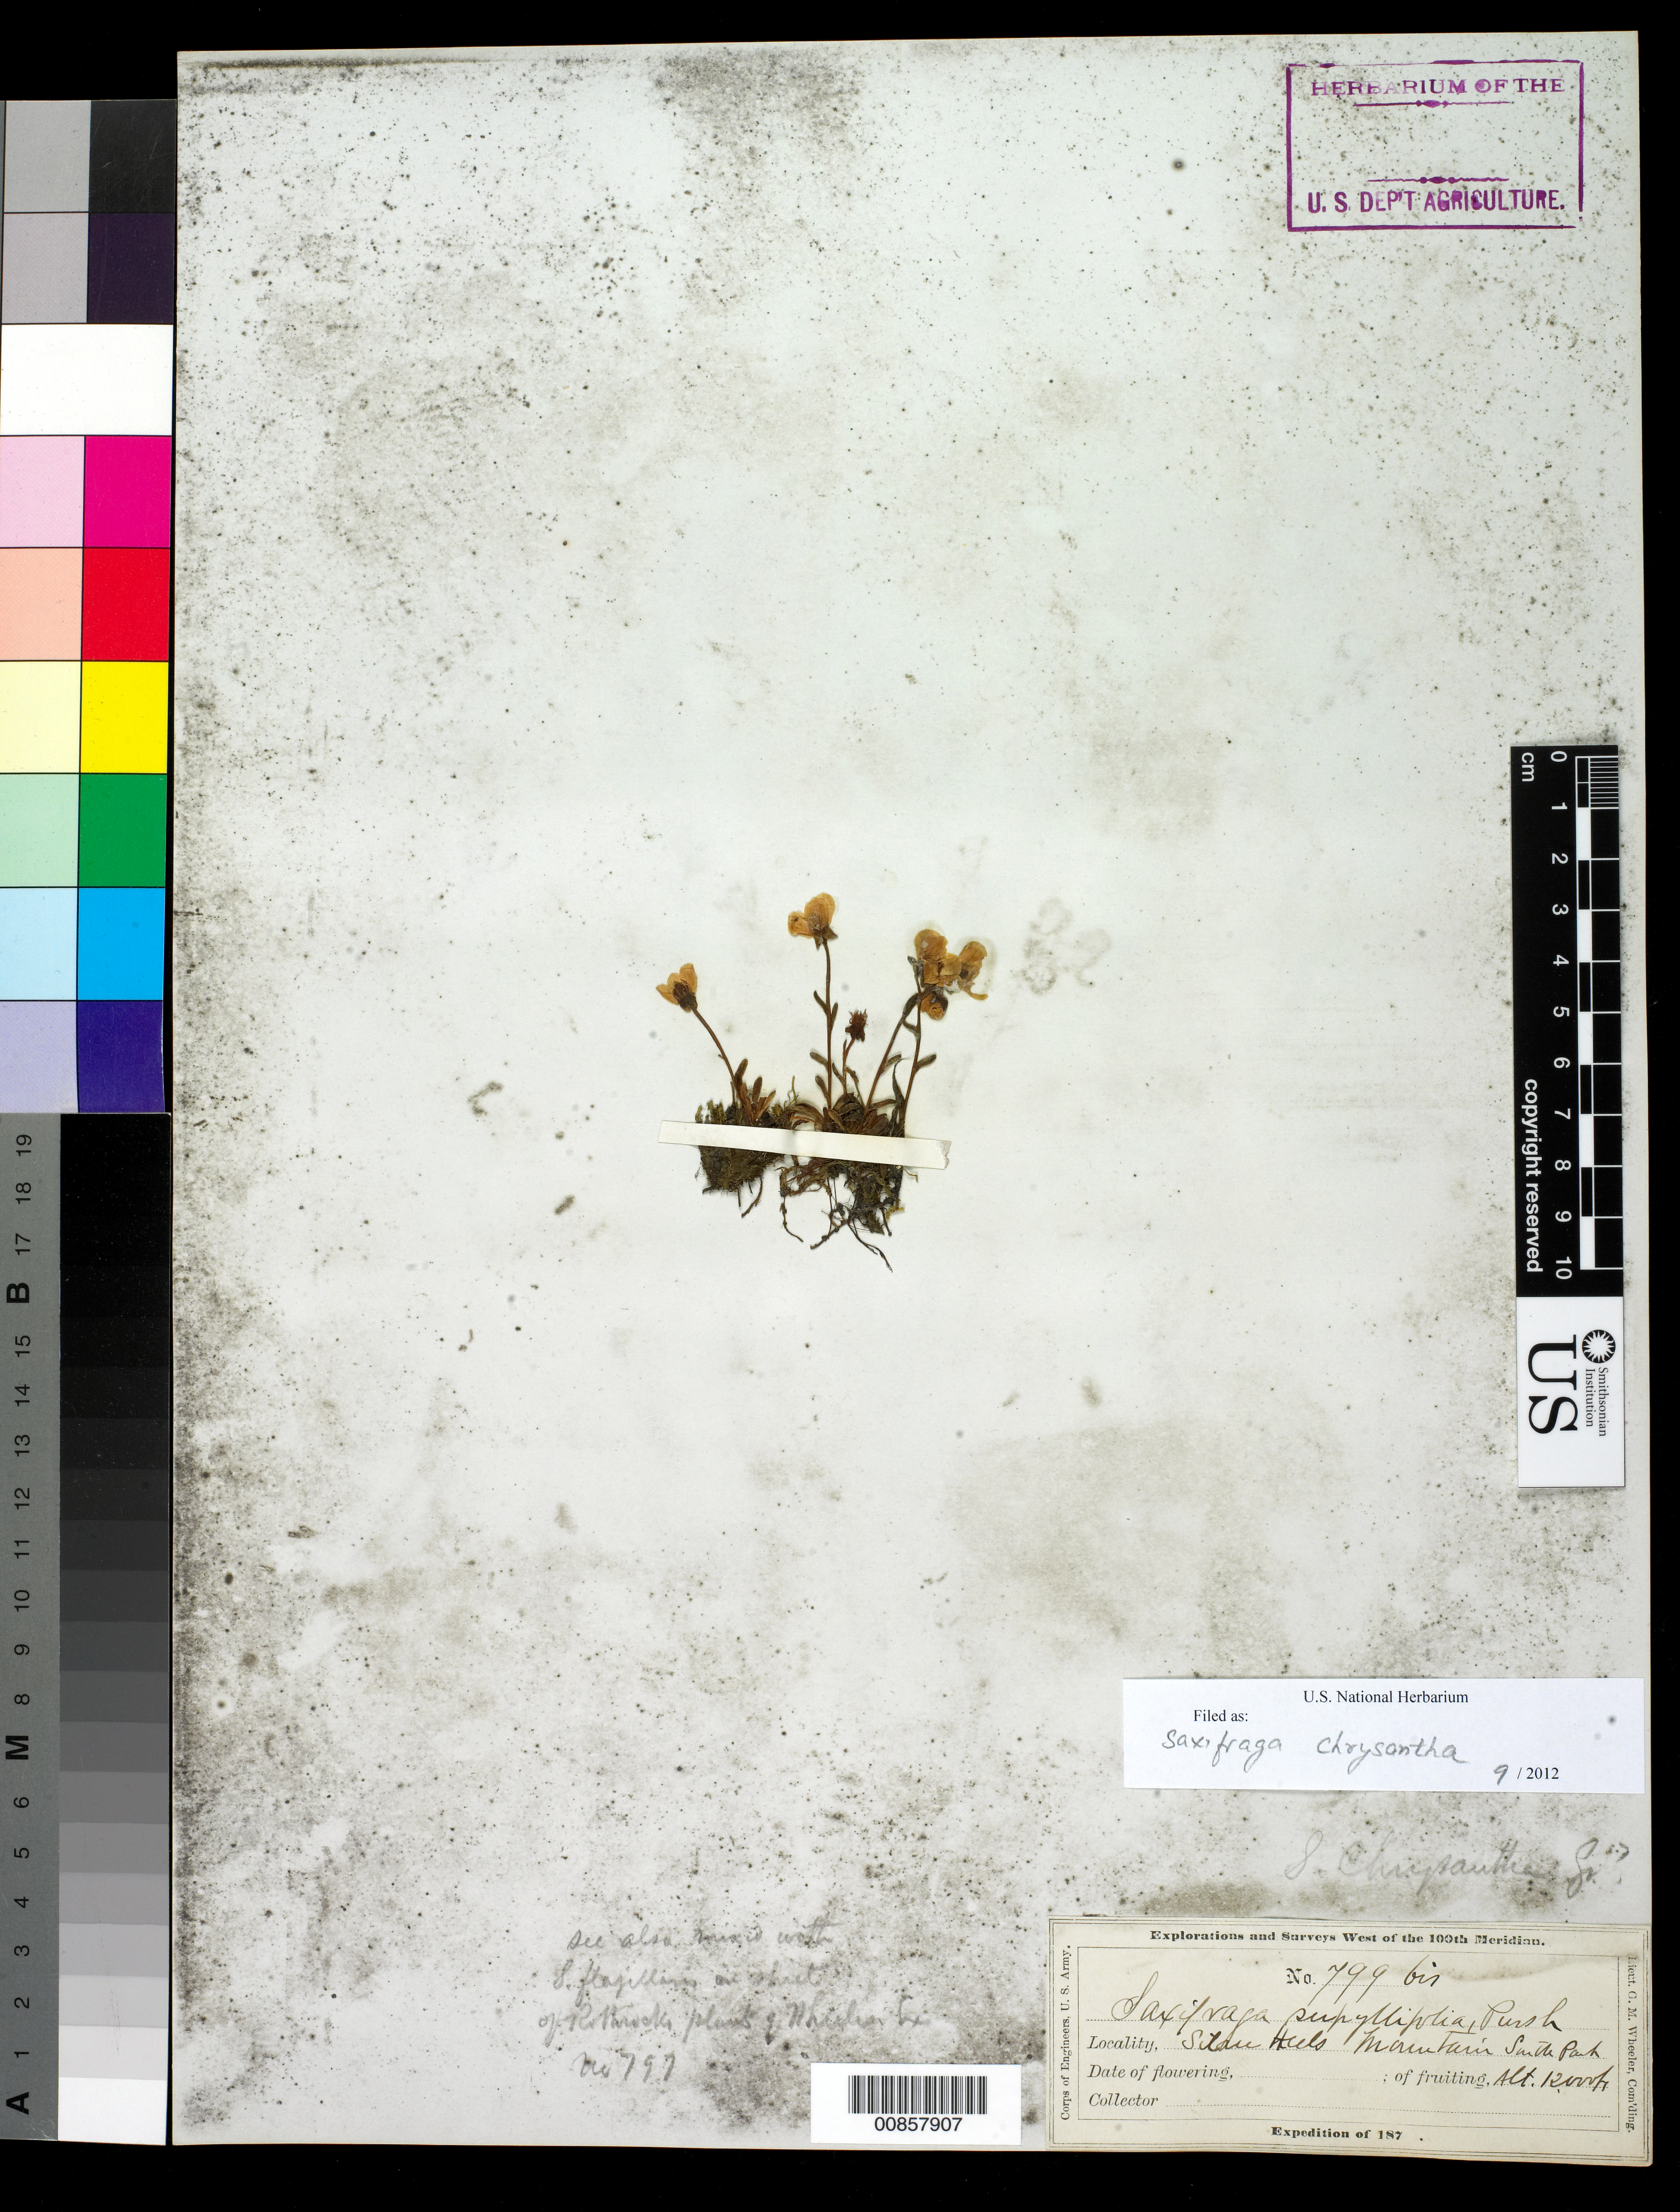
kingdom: Plantae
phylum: Tracheophyta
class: Magnoliopsida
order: Saxifragales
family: Saxifragaceae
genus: Saxifraga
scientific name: Saxifraga chrysantha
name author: A. Gray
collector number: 799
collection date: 1870/1879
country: United States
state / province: Colorado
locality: Silverheels Mtn., South Park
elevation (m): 3658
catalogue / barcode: US 99047